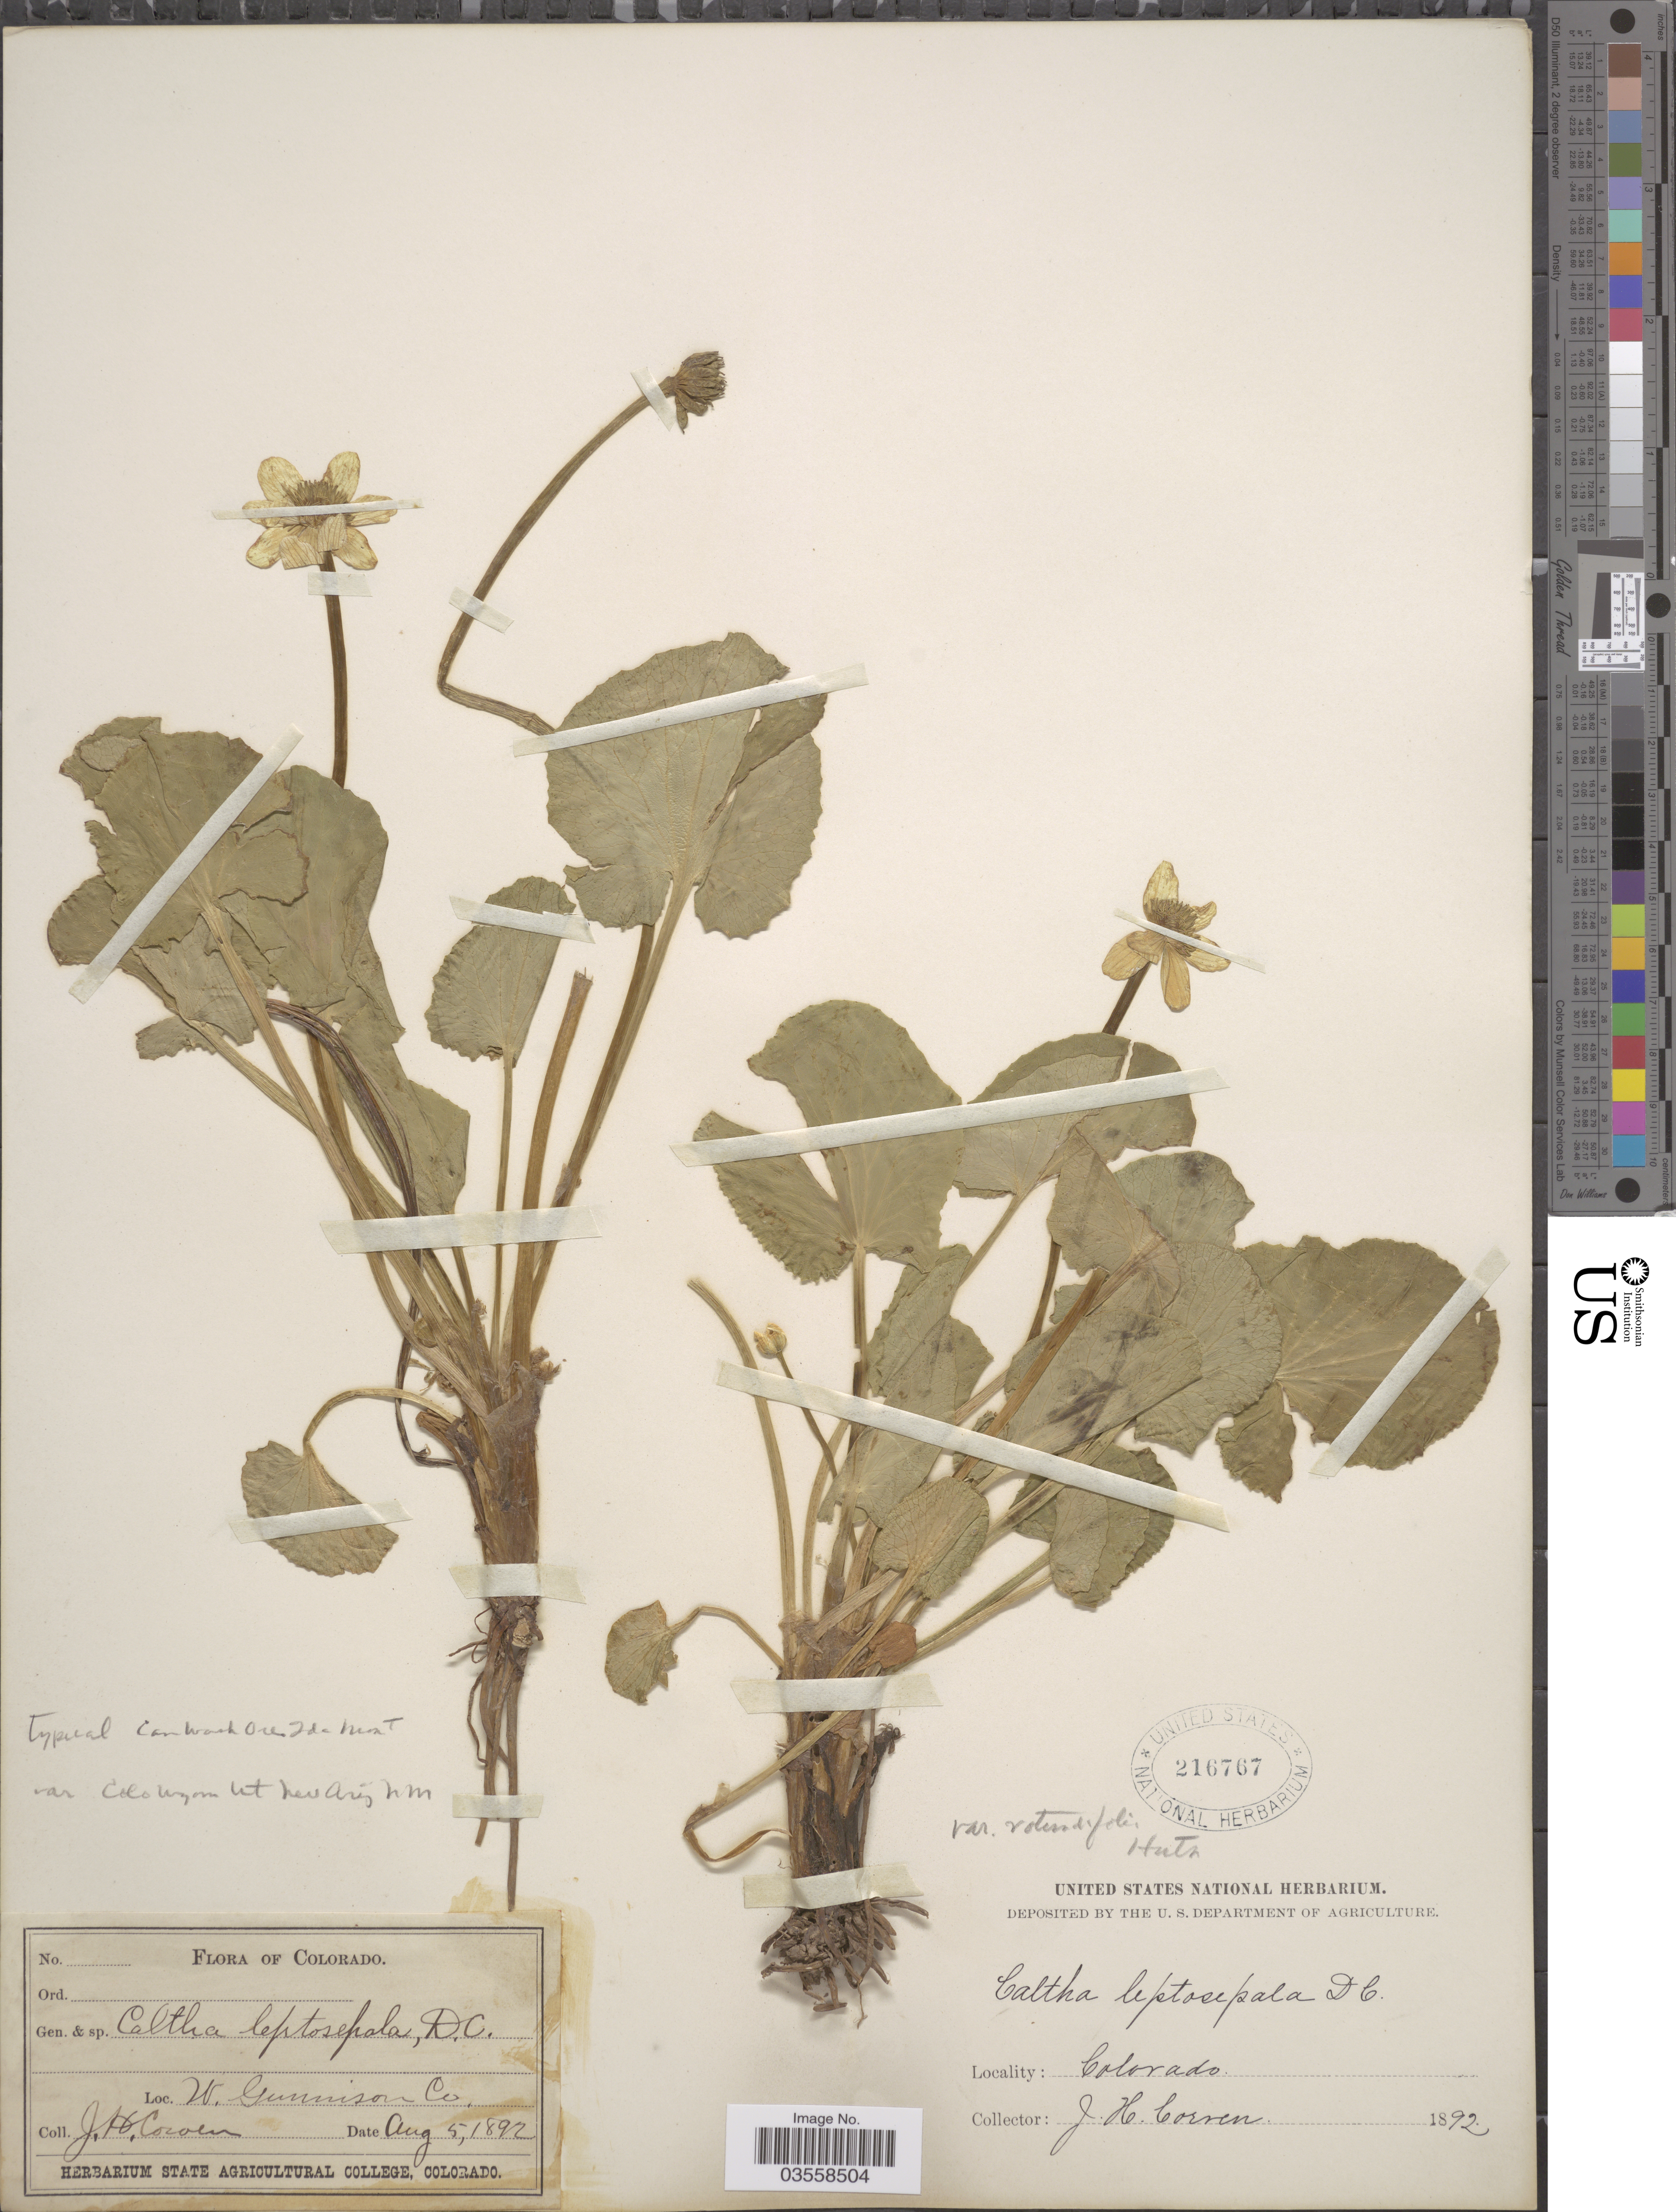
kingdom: Plantae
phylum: Tracheophyta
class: Magnoliopsida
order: Ranunculales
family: Ranunculaceae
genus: Caltha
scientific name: Caltha leptosepala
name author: DC.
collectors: J. Corven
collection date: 1892-08-05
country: United States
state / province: Colorado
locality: W. Gunnison Co.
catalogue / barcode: US 216767